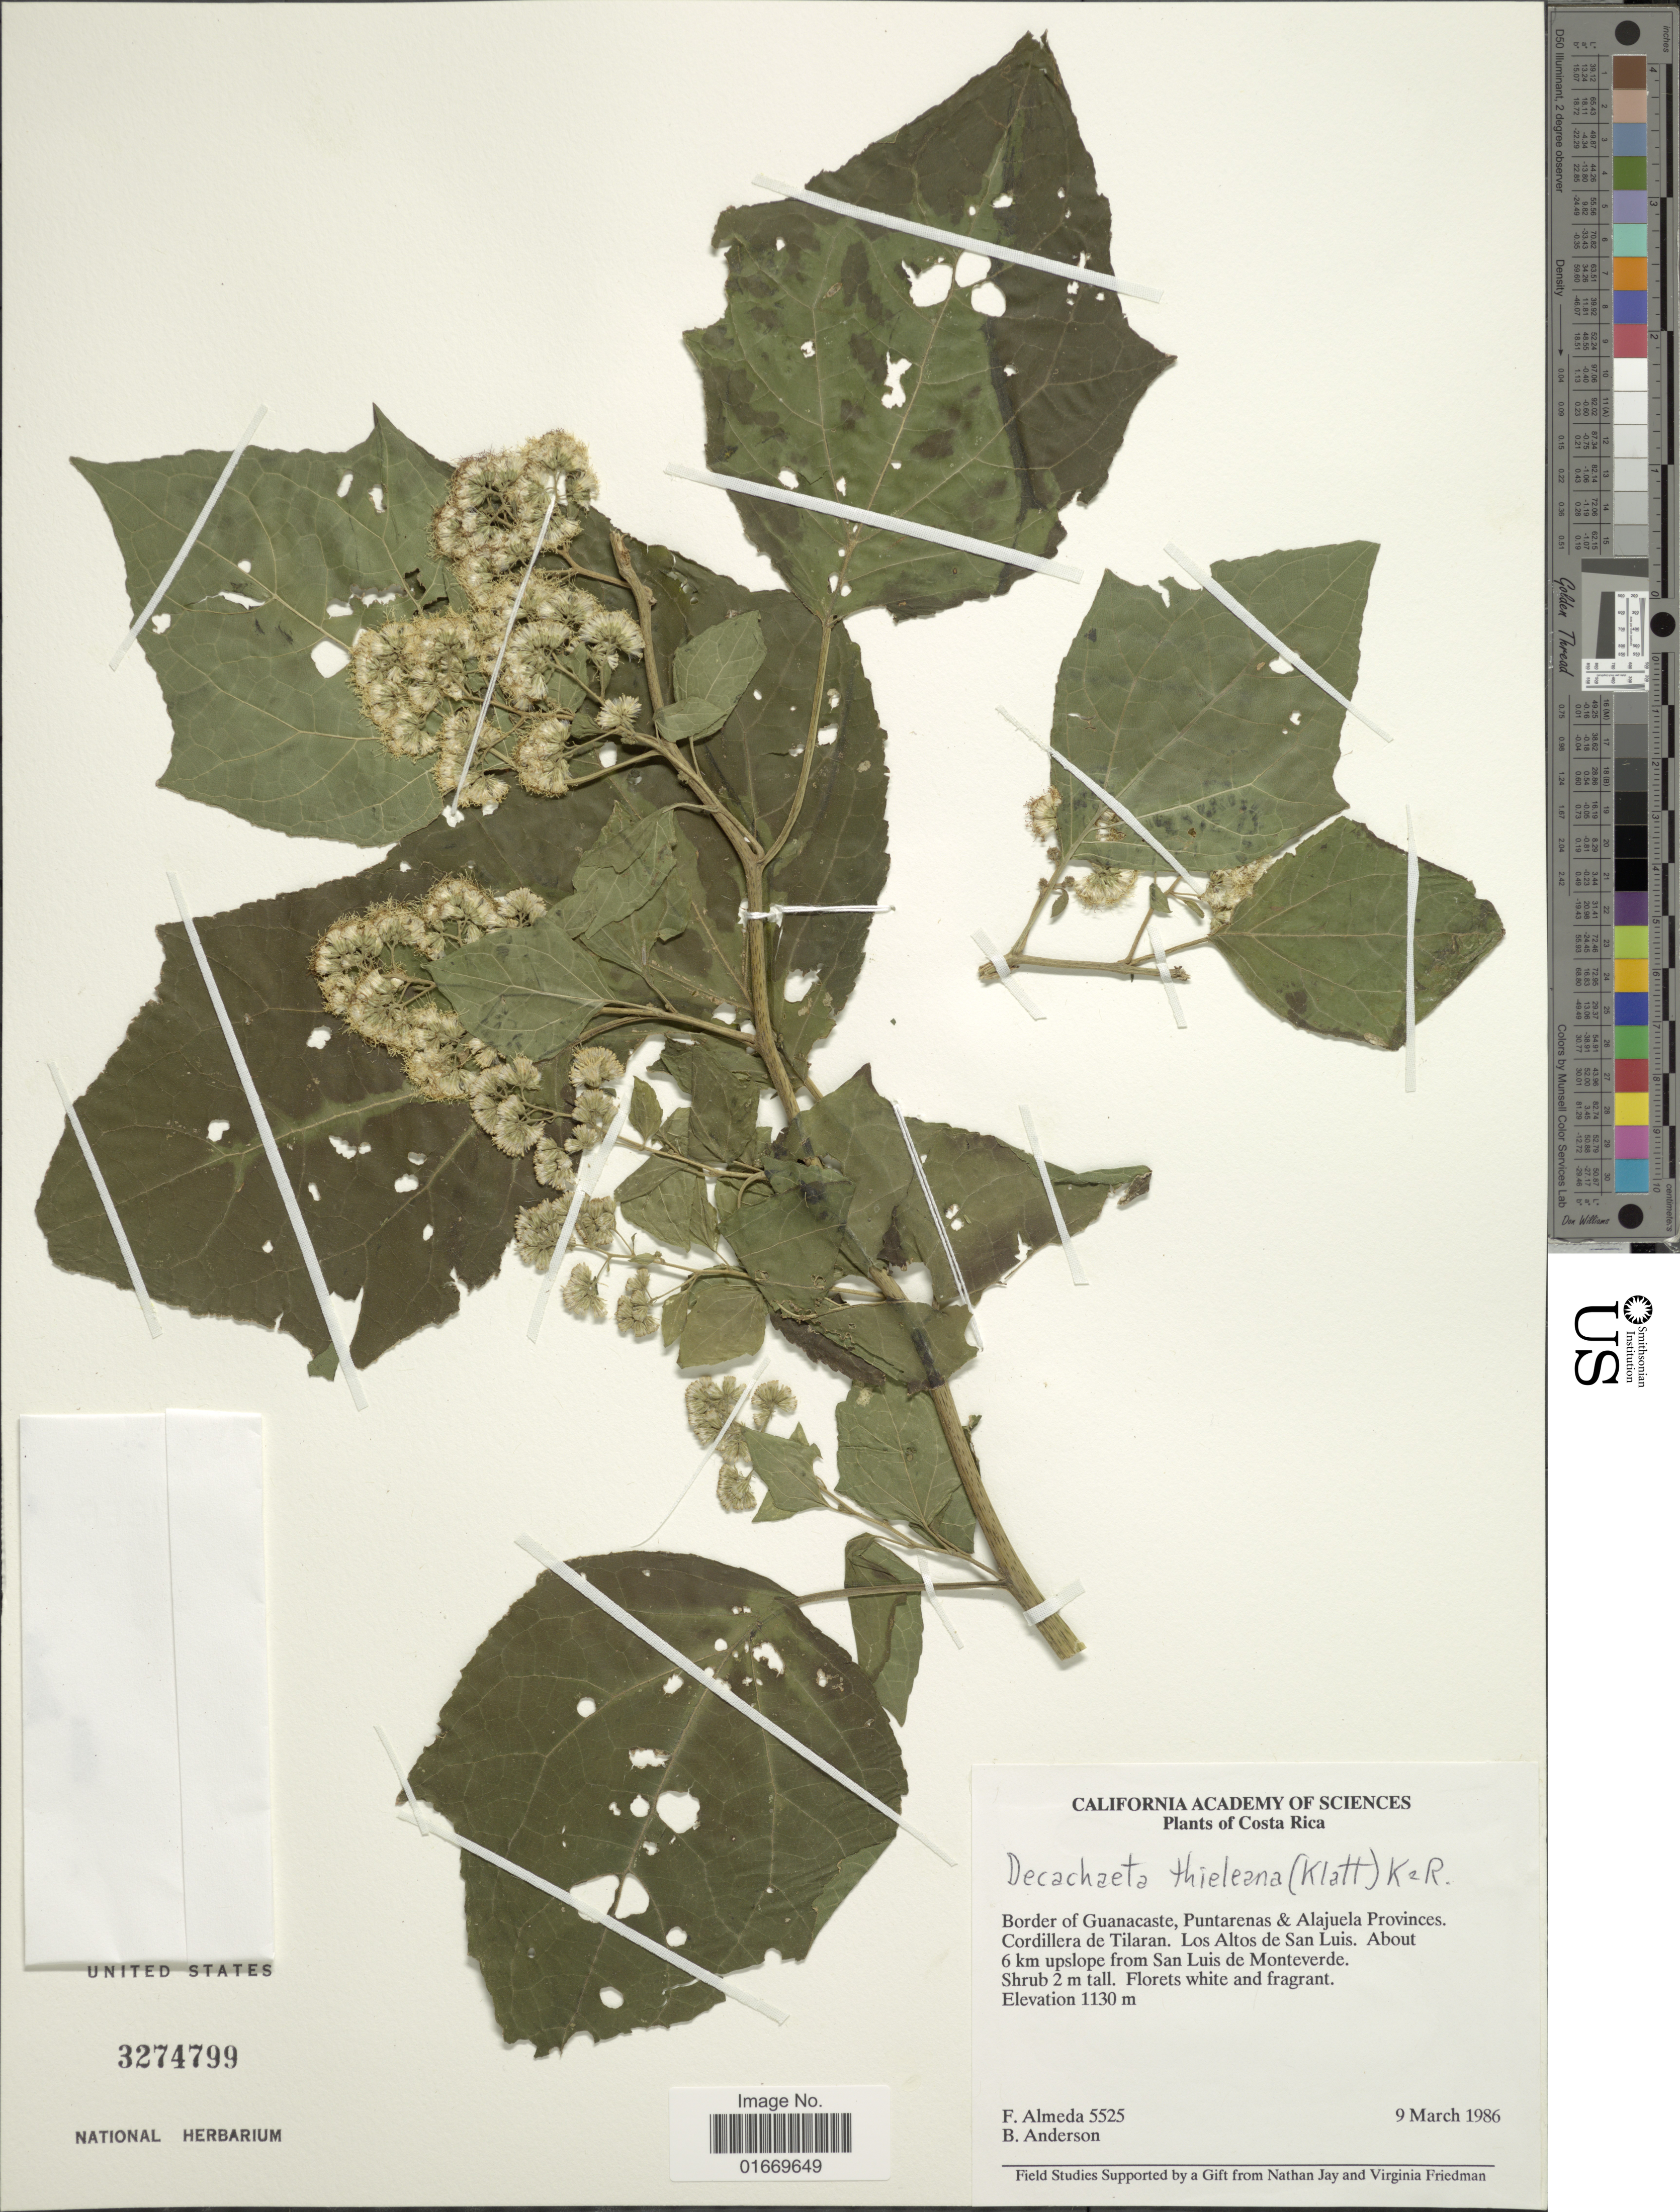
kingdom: Plantae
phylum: Tracheophyta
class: Magnoliopsida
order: Asterales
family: Asteraceae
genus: Decachaeta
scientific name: Decachaeta thieleana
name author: (Klatt) R.M. King & H. Rob.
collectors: F. Almeda & B. Anderson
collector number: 5525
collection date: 1986-03-09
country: Costa Rica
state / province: Puntarenas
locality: Costa Rica. Border of Guanacaste, Puntarenas & Alajuela Provinces. Cordillera de Tilaran. los Altos de San Luis. About 6 km upslope from San Luis de monteverde.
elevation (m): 1130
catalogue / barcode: US 3274799